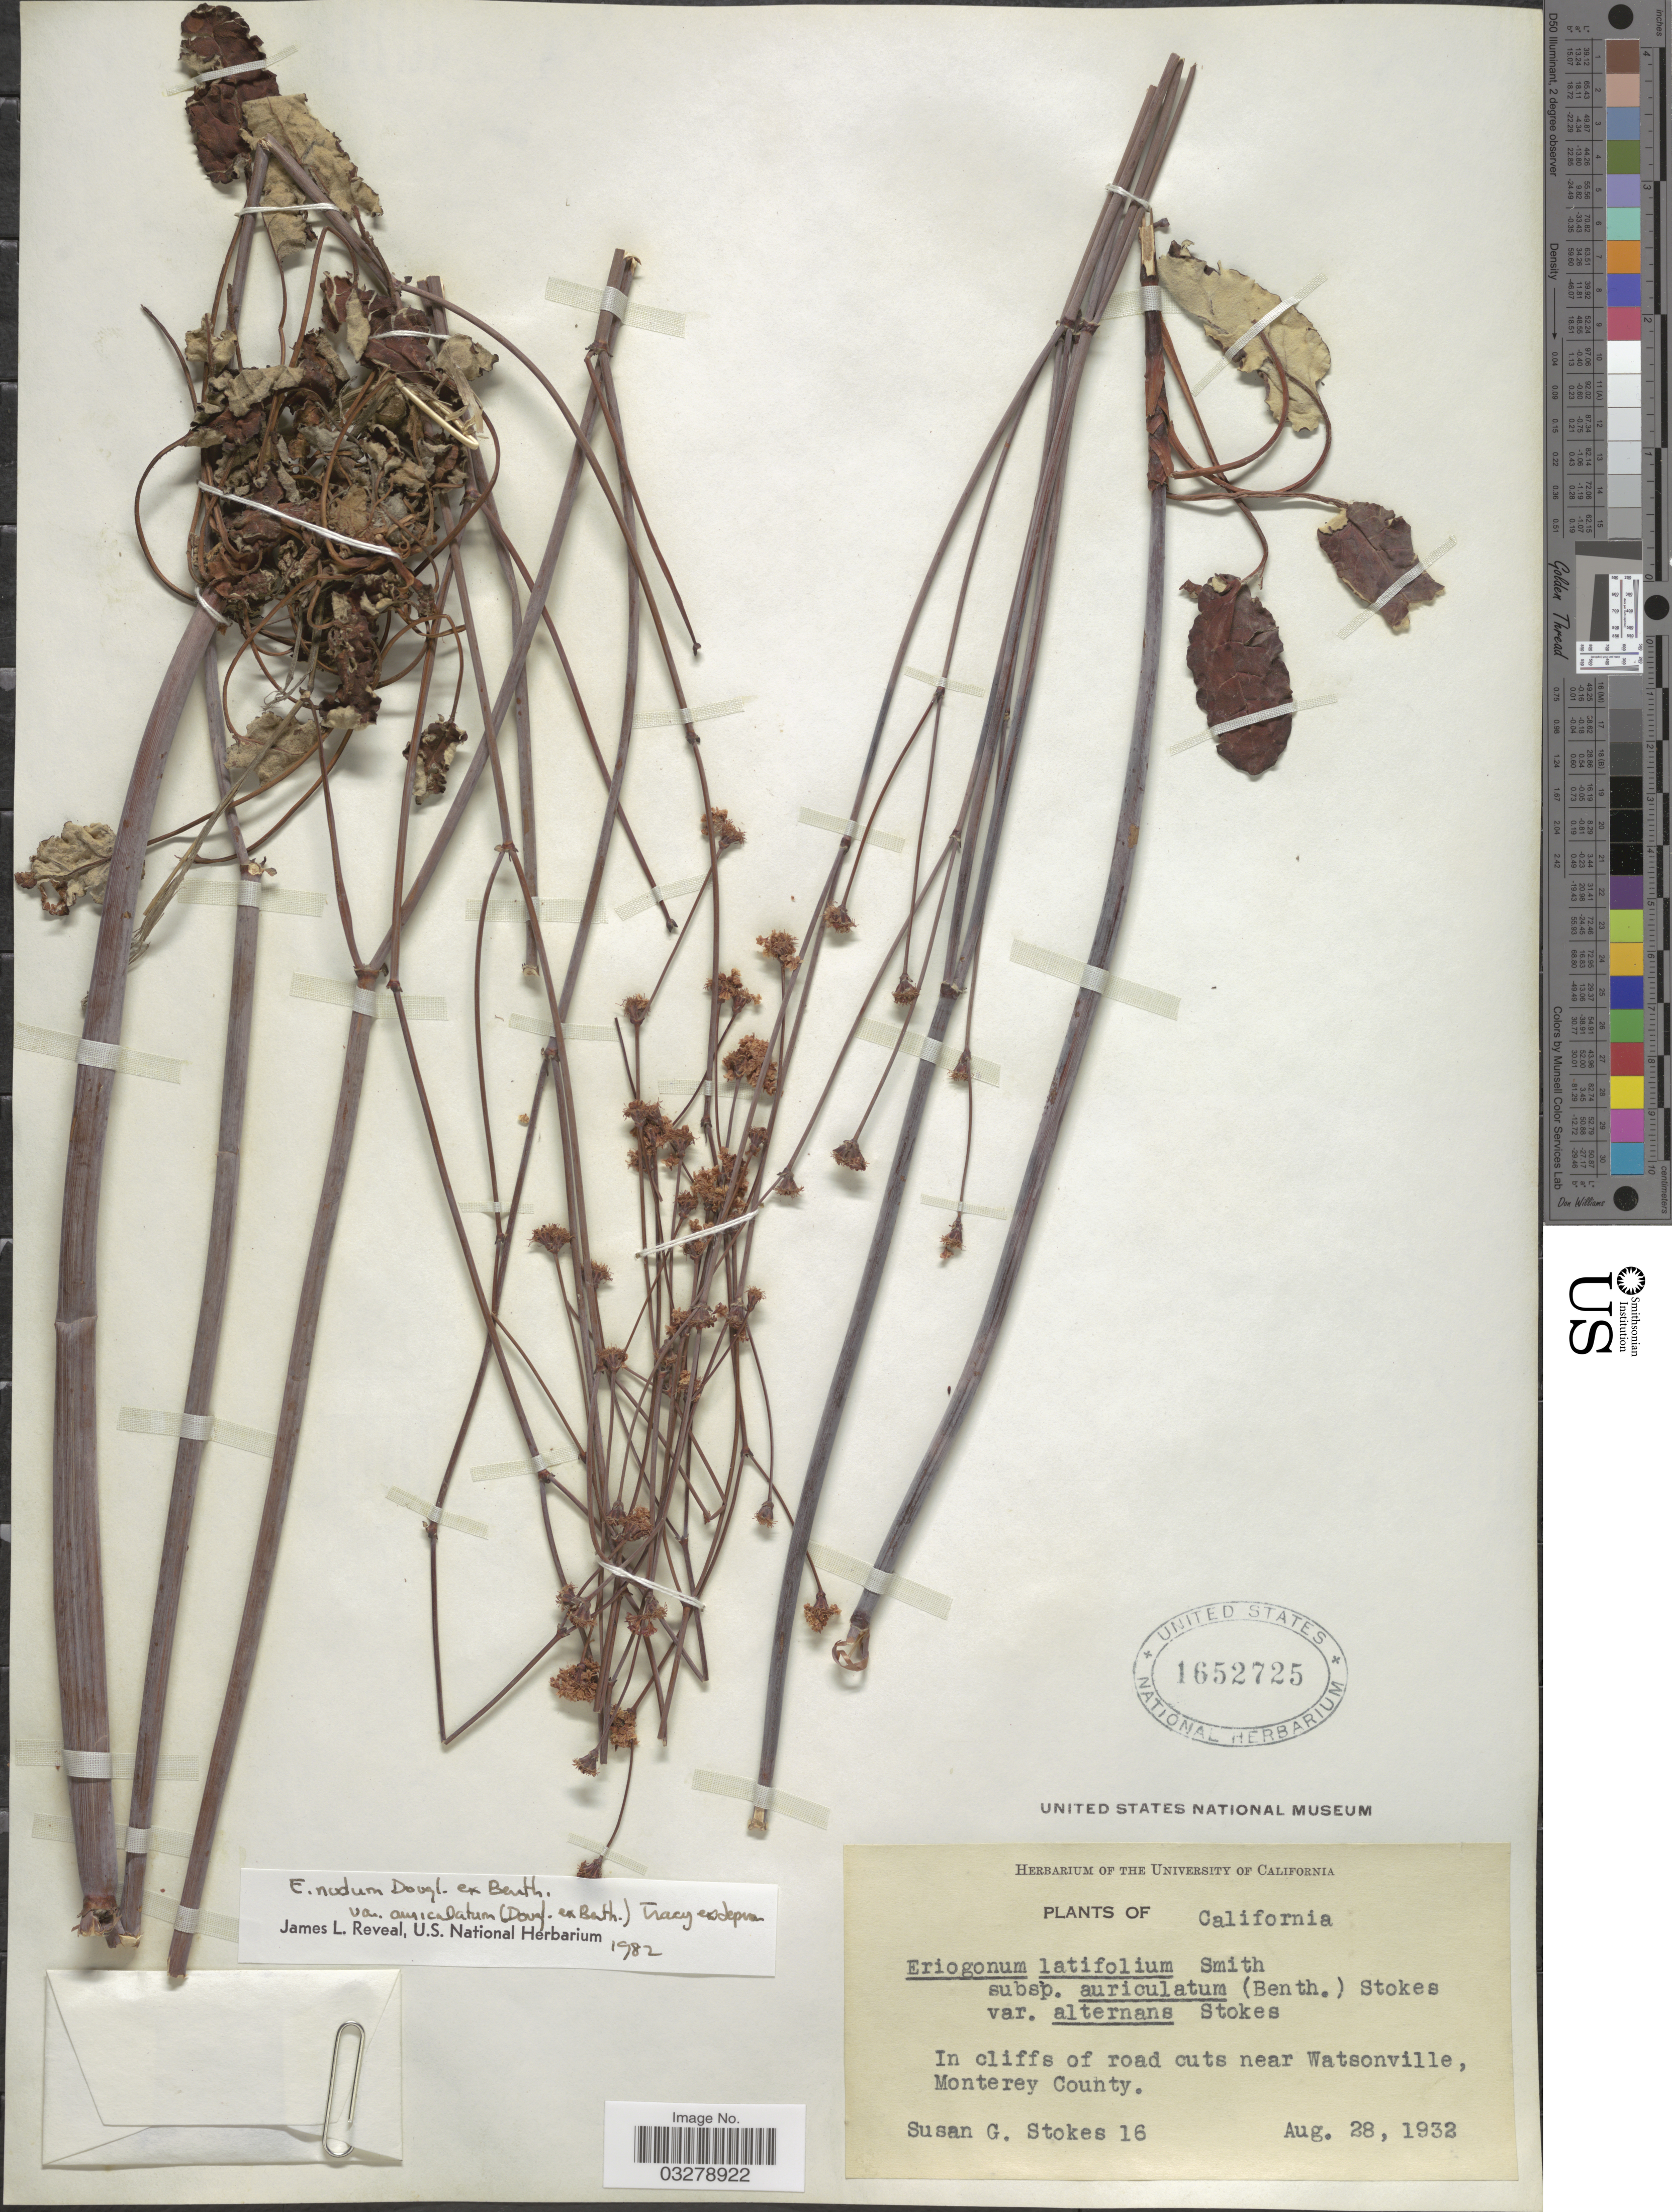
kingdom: Plantae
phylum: Tracheophyta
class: Magnoliopsida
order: Caryophyllales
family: Polygonaceae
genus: Eriogonum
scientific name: Eriogonum nudum var. auriculatum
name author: (Benth.) Tracy ex Jeps.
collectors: S. G. Stokes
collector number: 16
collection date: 1932-08-28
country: United States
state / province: California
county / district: Monterey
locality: In cliffs of road cuts near Watsonville, Monterey County.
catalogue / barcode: US 1652725